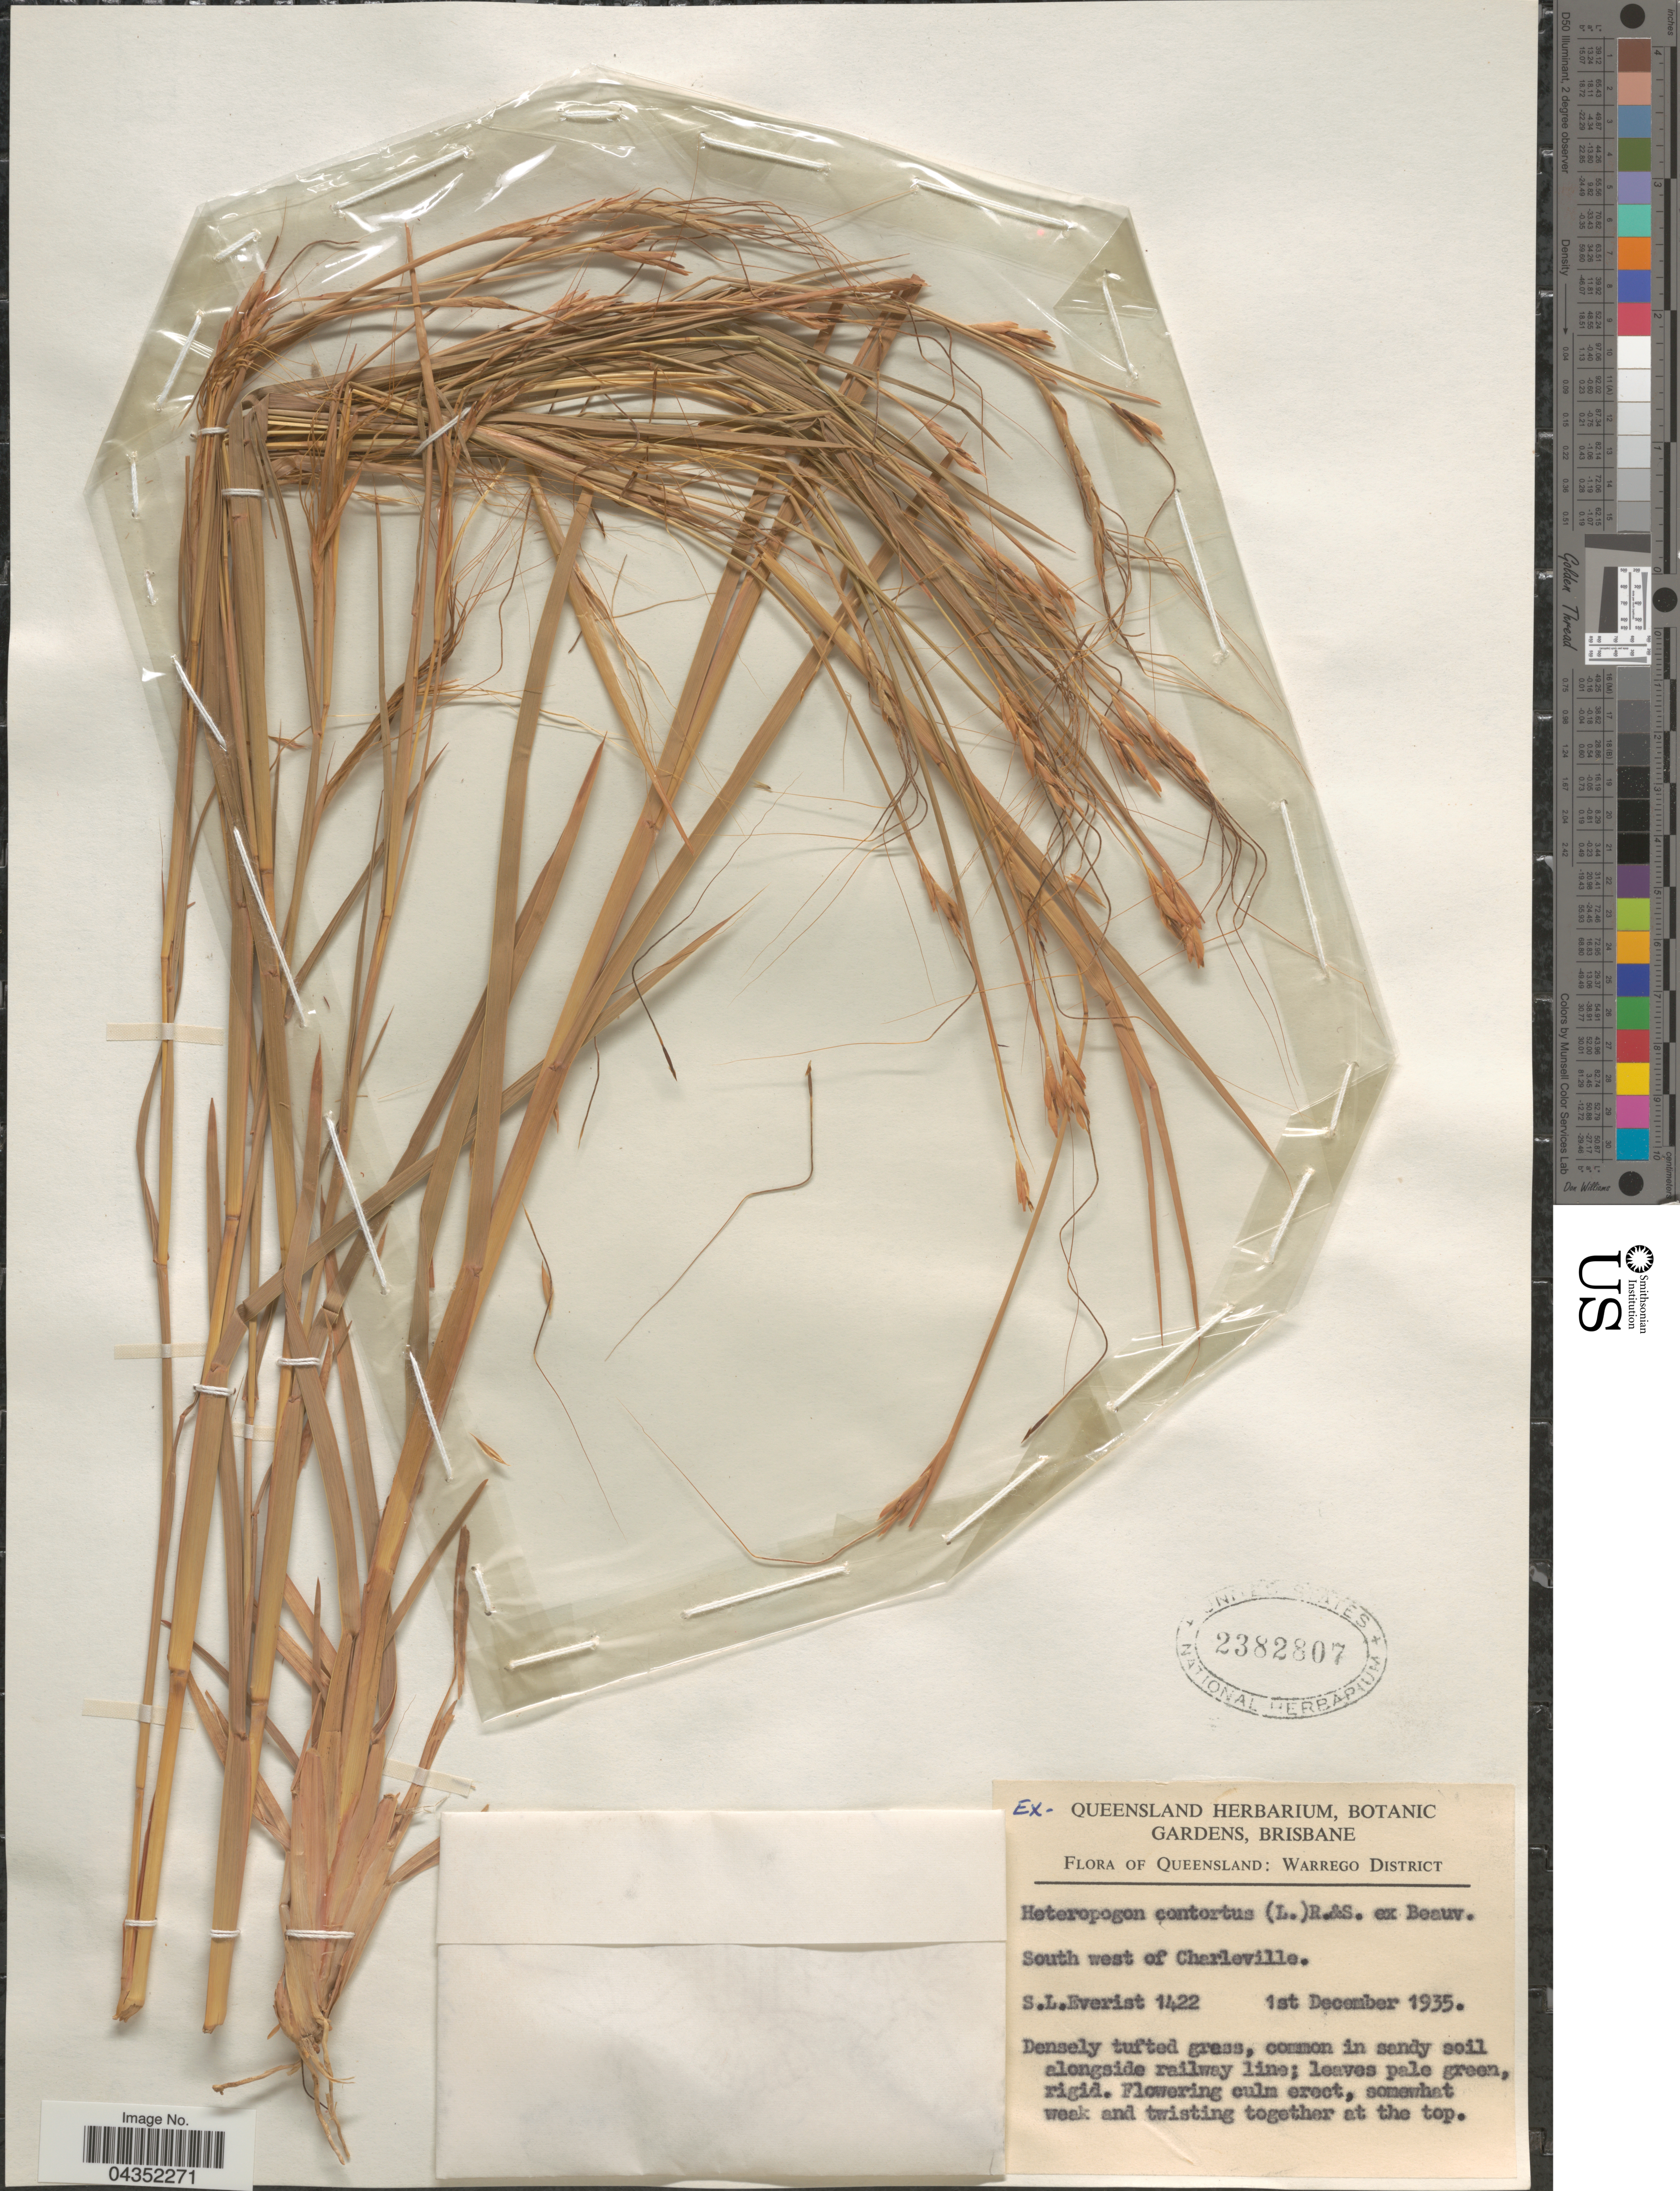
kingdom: Plantae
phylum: Tracheophyta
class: Liliopsida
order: Poales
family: Poaceae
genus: Heteropogon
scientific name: Heteropogon contortus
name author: (L.) P. Beauv. ex Roem. & Schult.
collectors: S. Everist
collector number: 1422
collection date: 1935-12-01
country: Australia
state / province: Queensland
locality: Warrego District. South west of Charleville.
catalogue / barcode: US 2382807